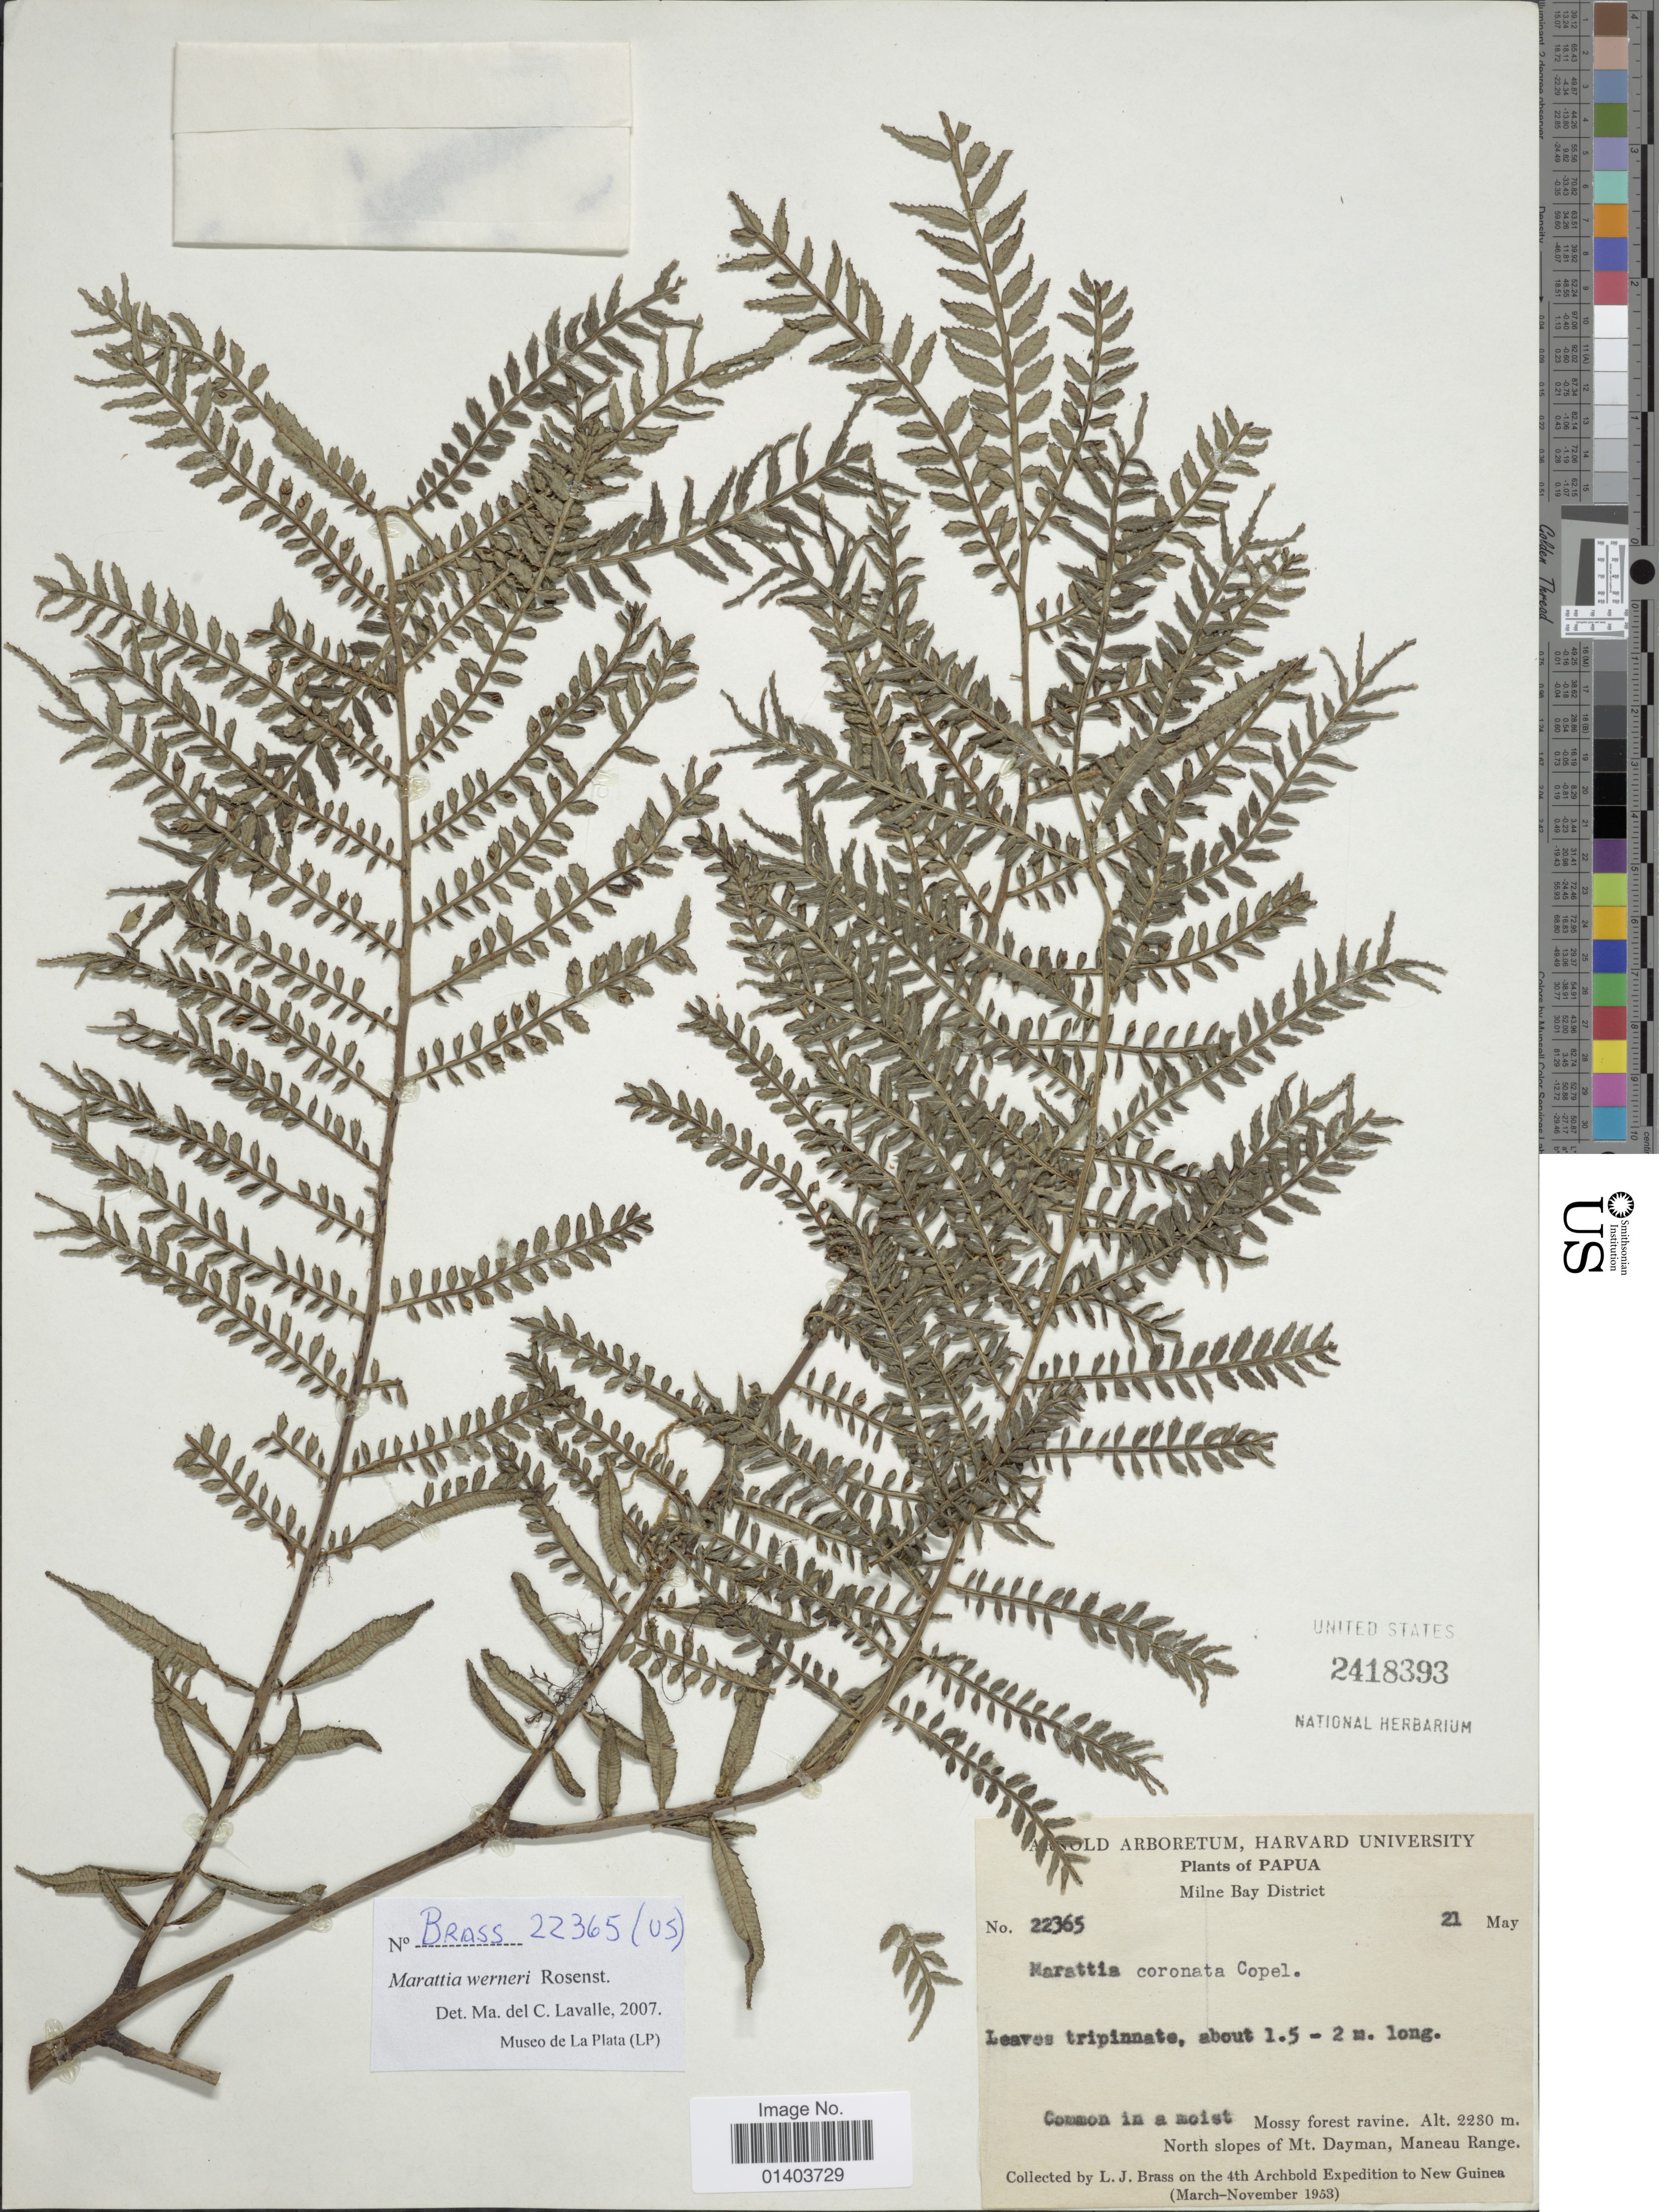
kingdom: Plantae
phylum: Tracheophyta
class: Polypodiopsida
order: Marattiales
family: Marattiaceae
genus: Ptisana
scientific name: Ptisana melanesica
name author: (Kuhn) Murdock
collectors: L. J. Brass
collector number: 22365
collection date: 1953-05-21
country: Papua New Guinea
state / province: Milne Bay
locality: Milne Bay District, Common in a moist, Mossy forest ravine, North slopes of Mt Dayman, Maneau Range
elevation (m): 2230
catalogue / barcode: US 2418393